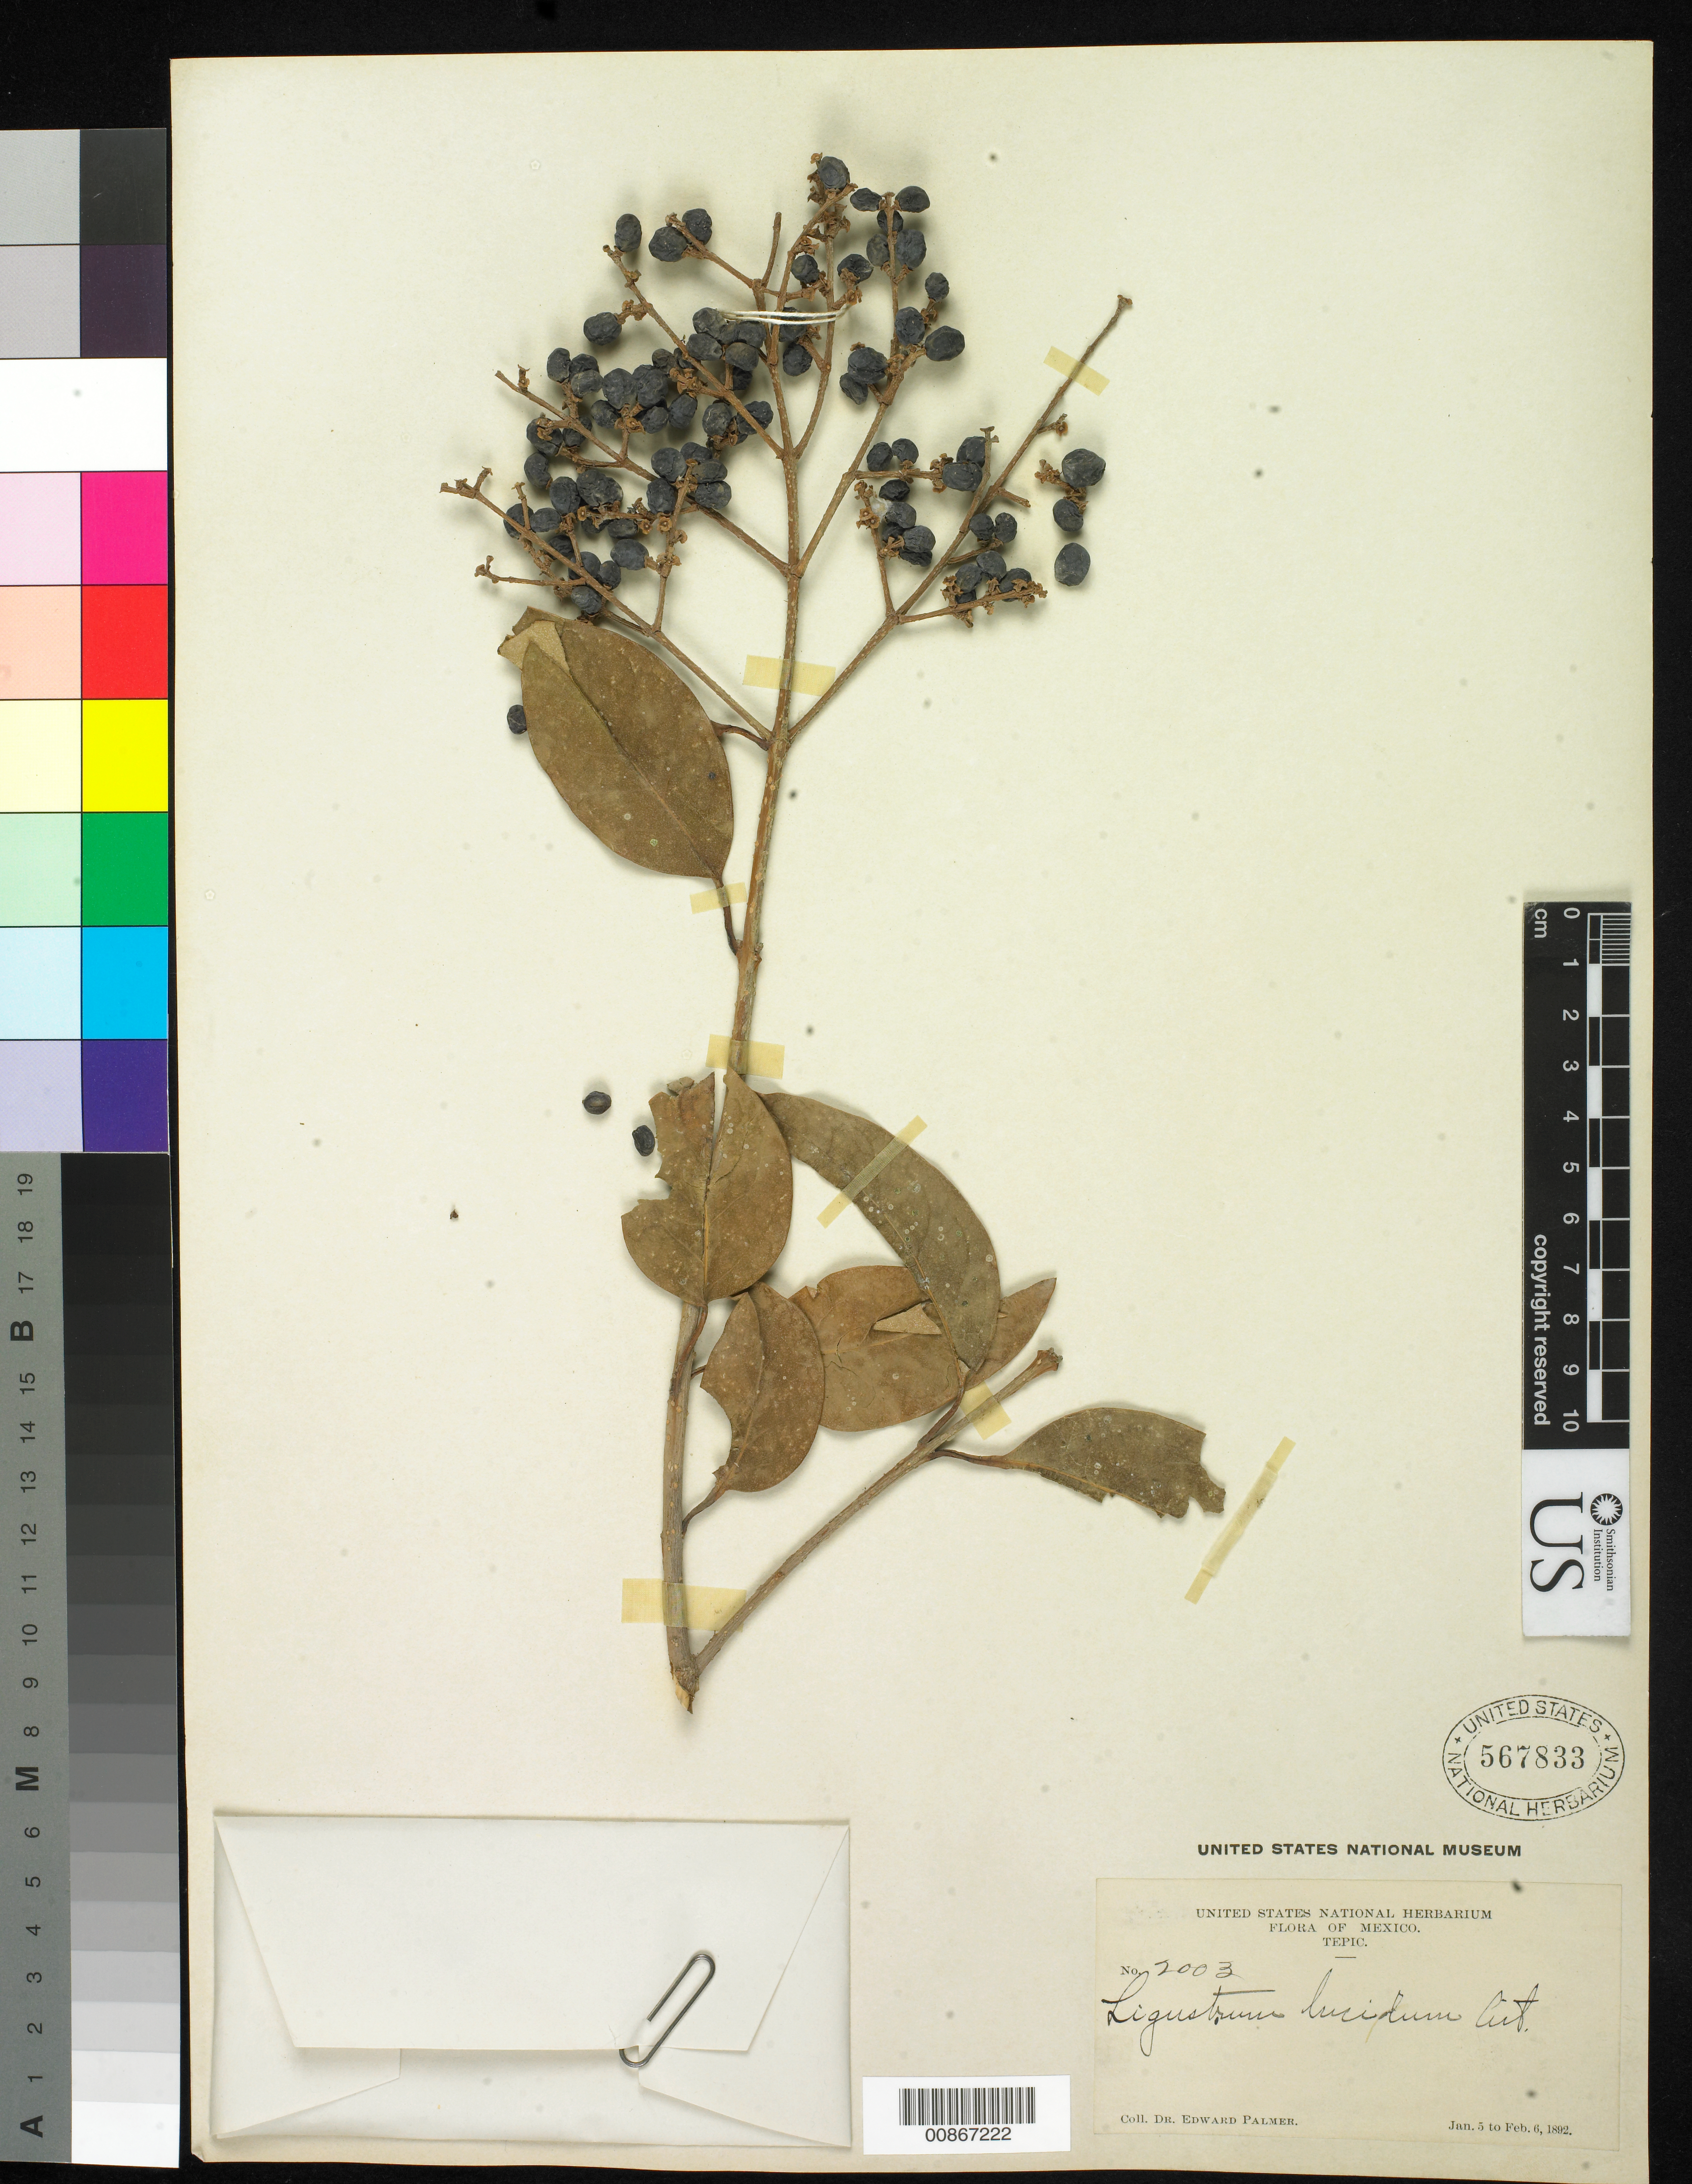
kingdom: Plantae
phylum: Tracheophyta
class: Magnoliopsida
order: Lamiales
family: Oleaceae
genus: Ligustrum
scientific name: Ligustrum lucidum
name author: W.T. Aiton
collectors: E. Palmer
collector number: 2003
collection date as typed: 05 Jan 1892 to 06 Feb 1892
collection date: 1892-01-05/1892-02-06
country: Mexico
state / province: Nayarit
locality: Tepic, Nayarit.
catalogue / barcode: US 567833